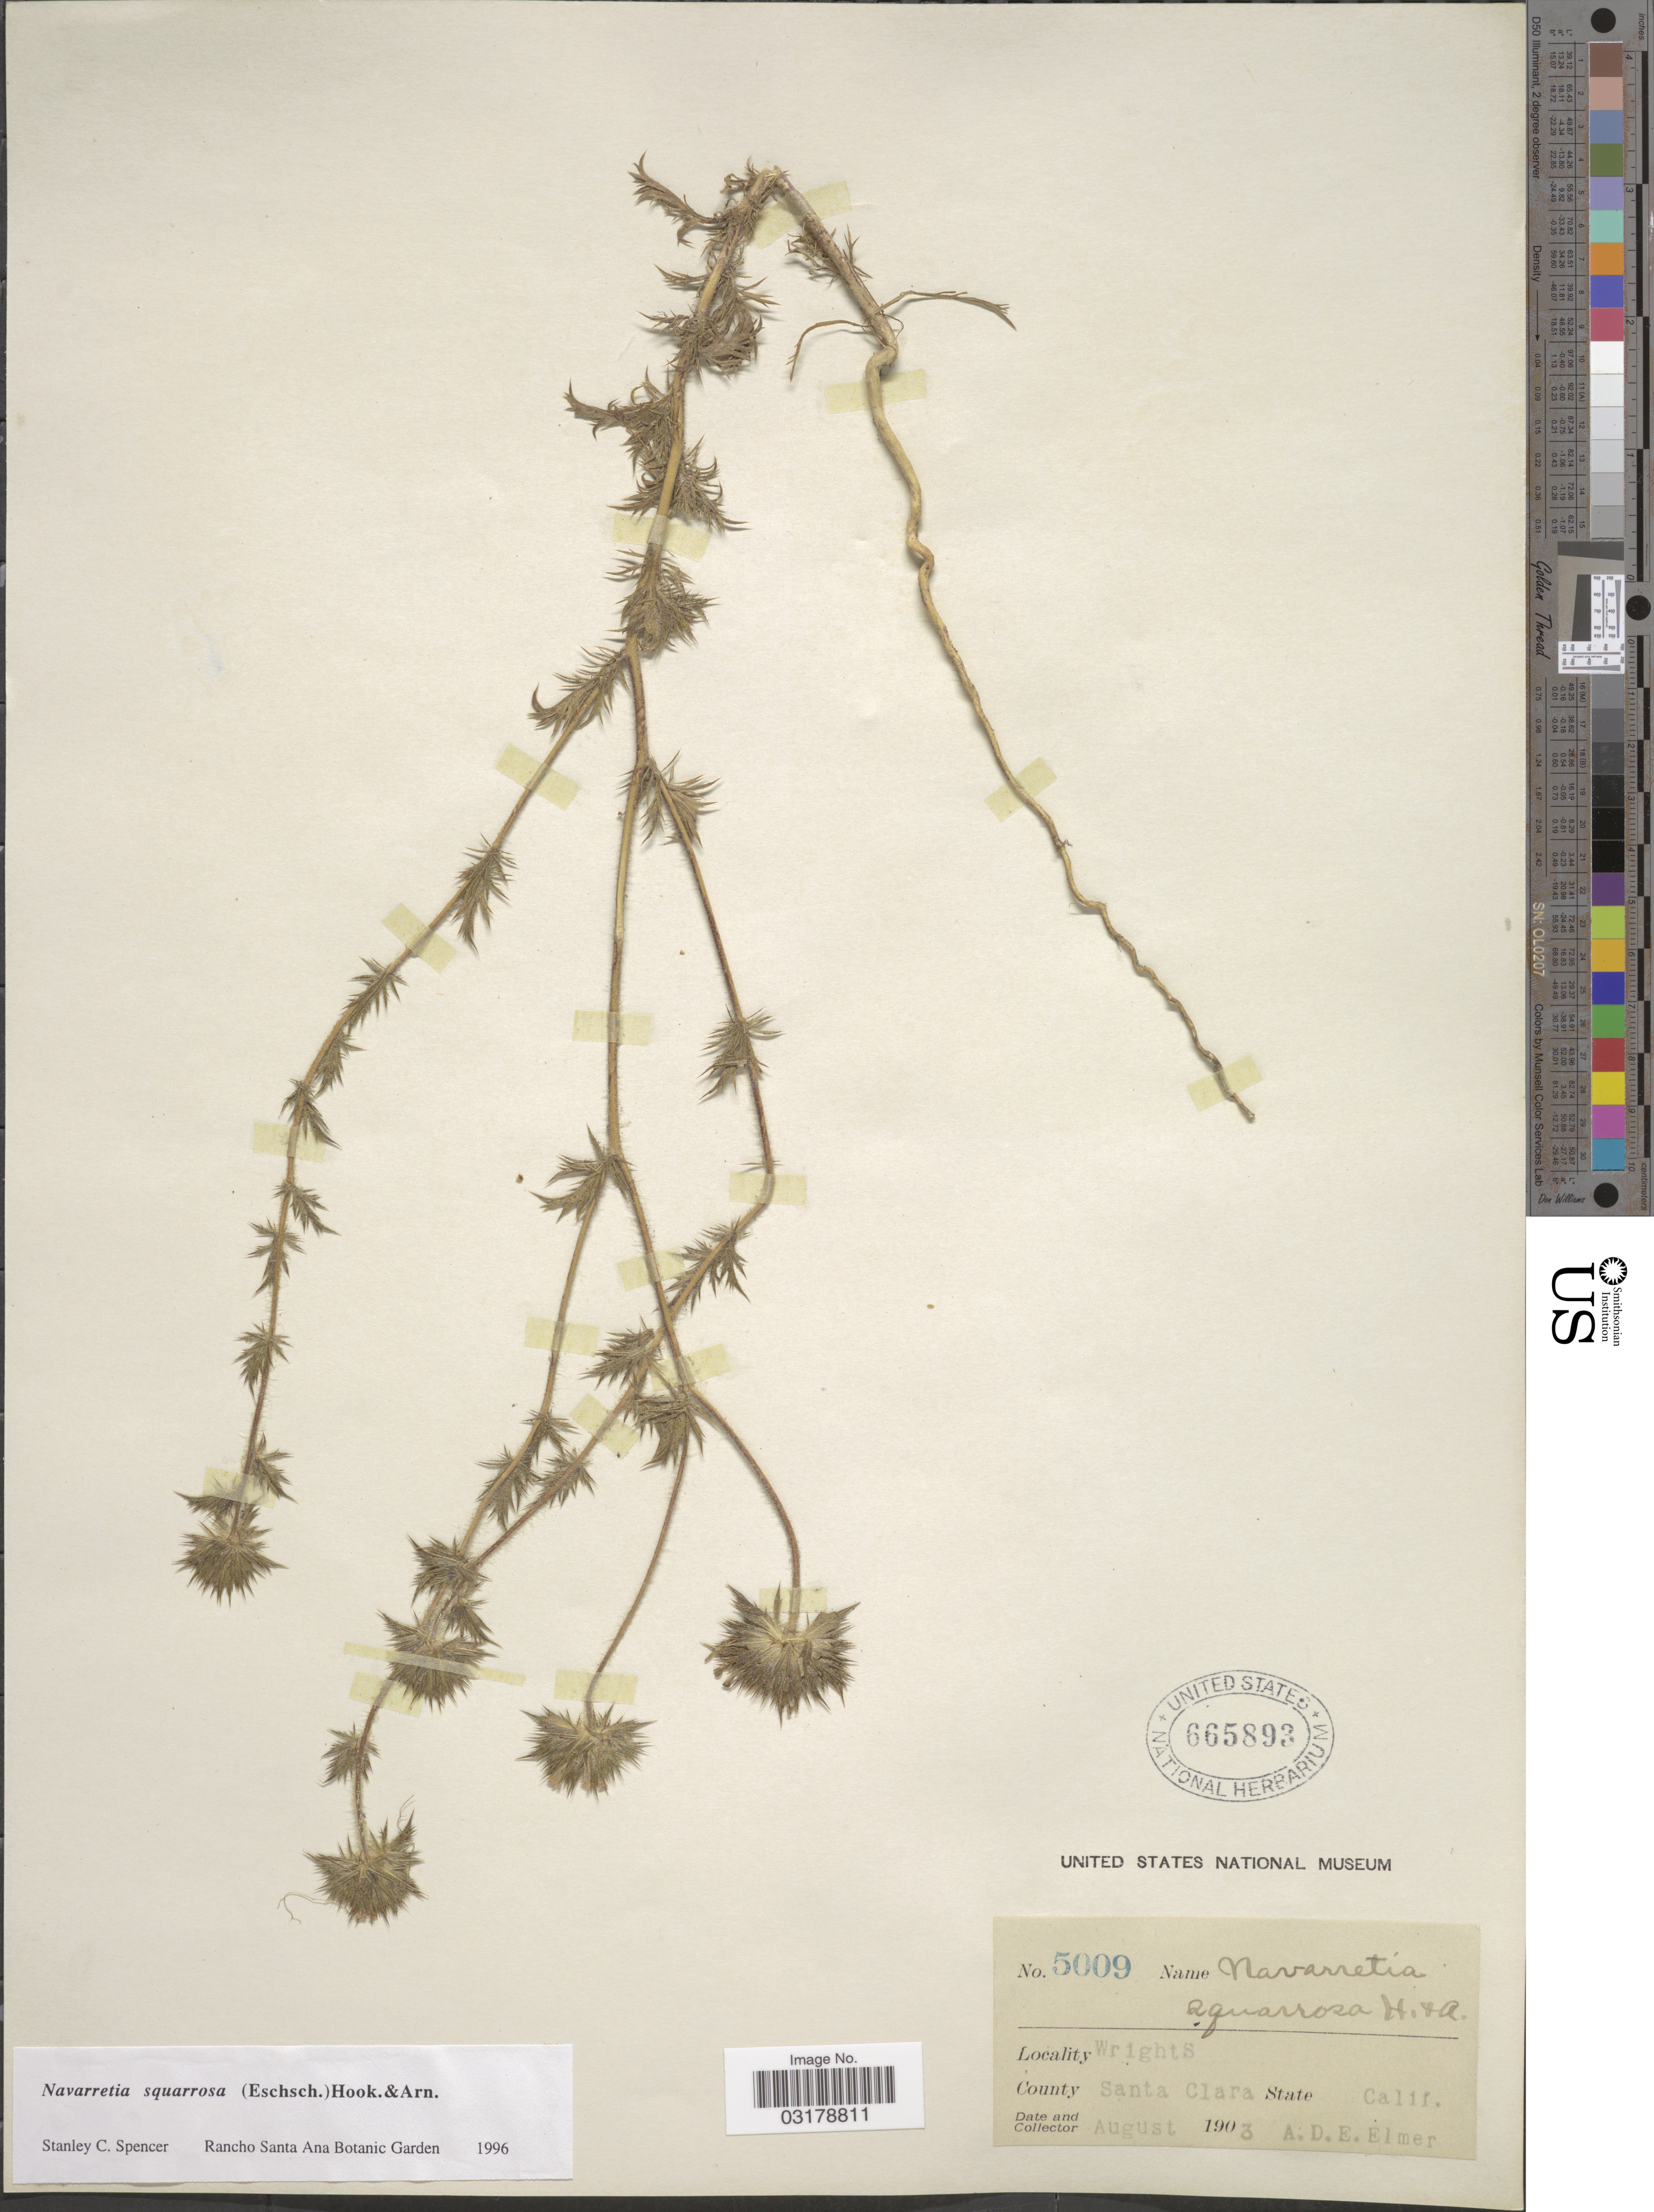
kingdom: Plantae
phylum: Tracheophyta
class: Magnoliopsida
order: Ericales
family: Polemoniaceae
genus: Navarretia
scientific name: Navarretia squarrosa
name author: (Eschsch.) Hook. & Arn.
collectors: A. D. E. Elmer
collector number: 5009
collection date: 1903-08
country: United States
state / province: California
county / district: Santa Clara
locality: Wrights. County Santa Clara.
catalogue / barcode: US 665893